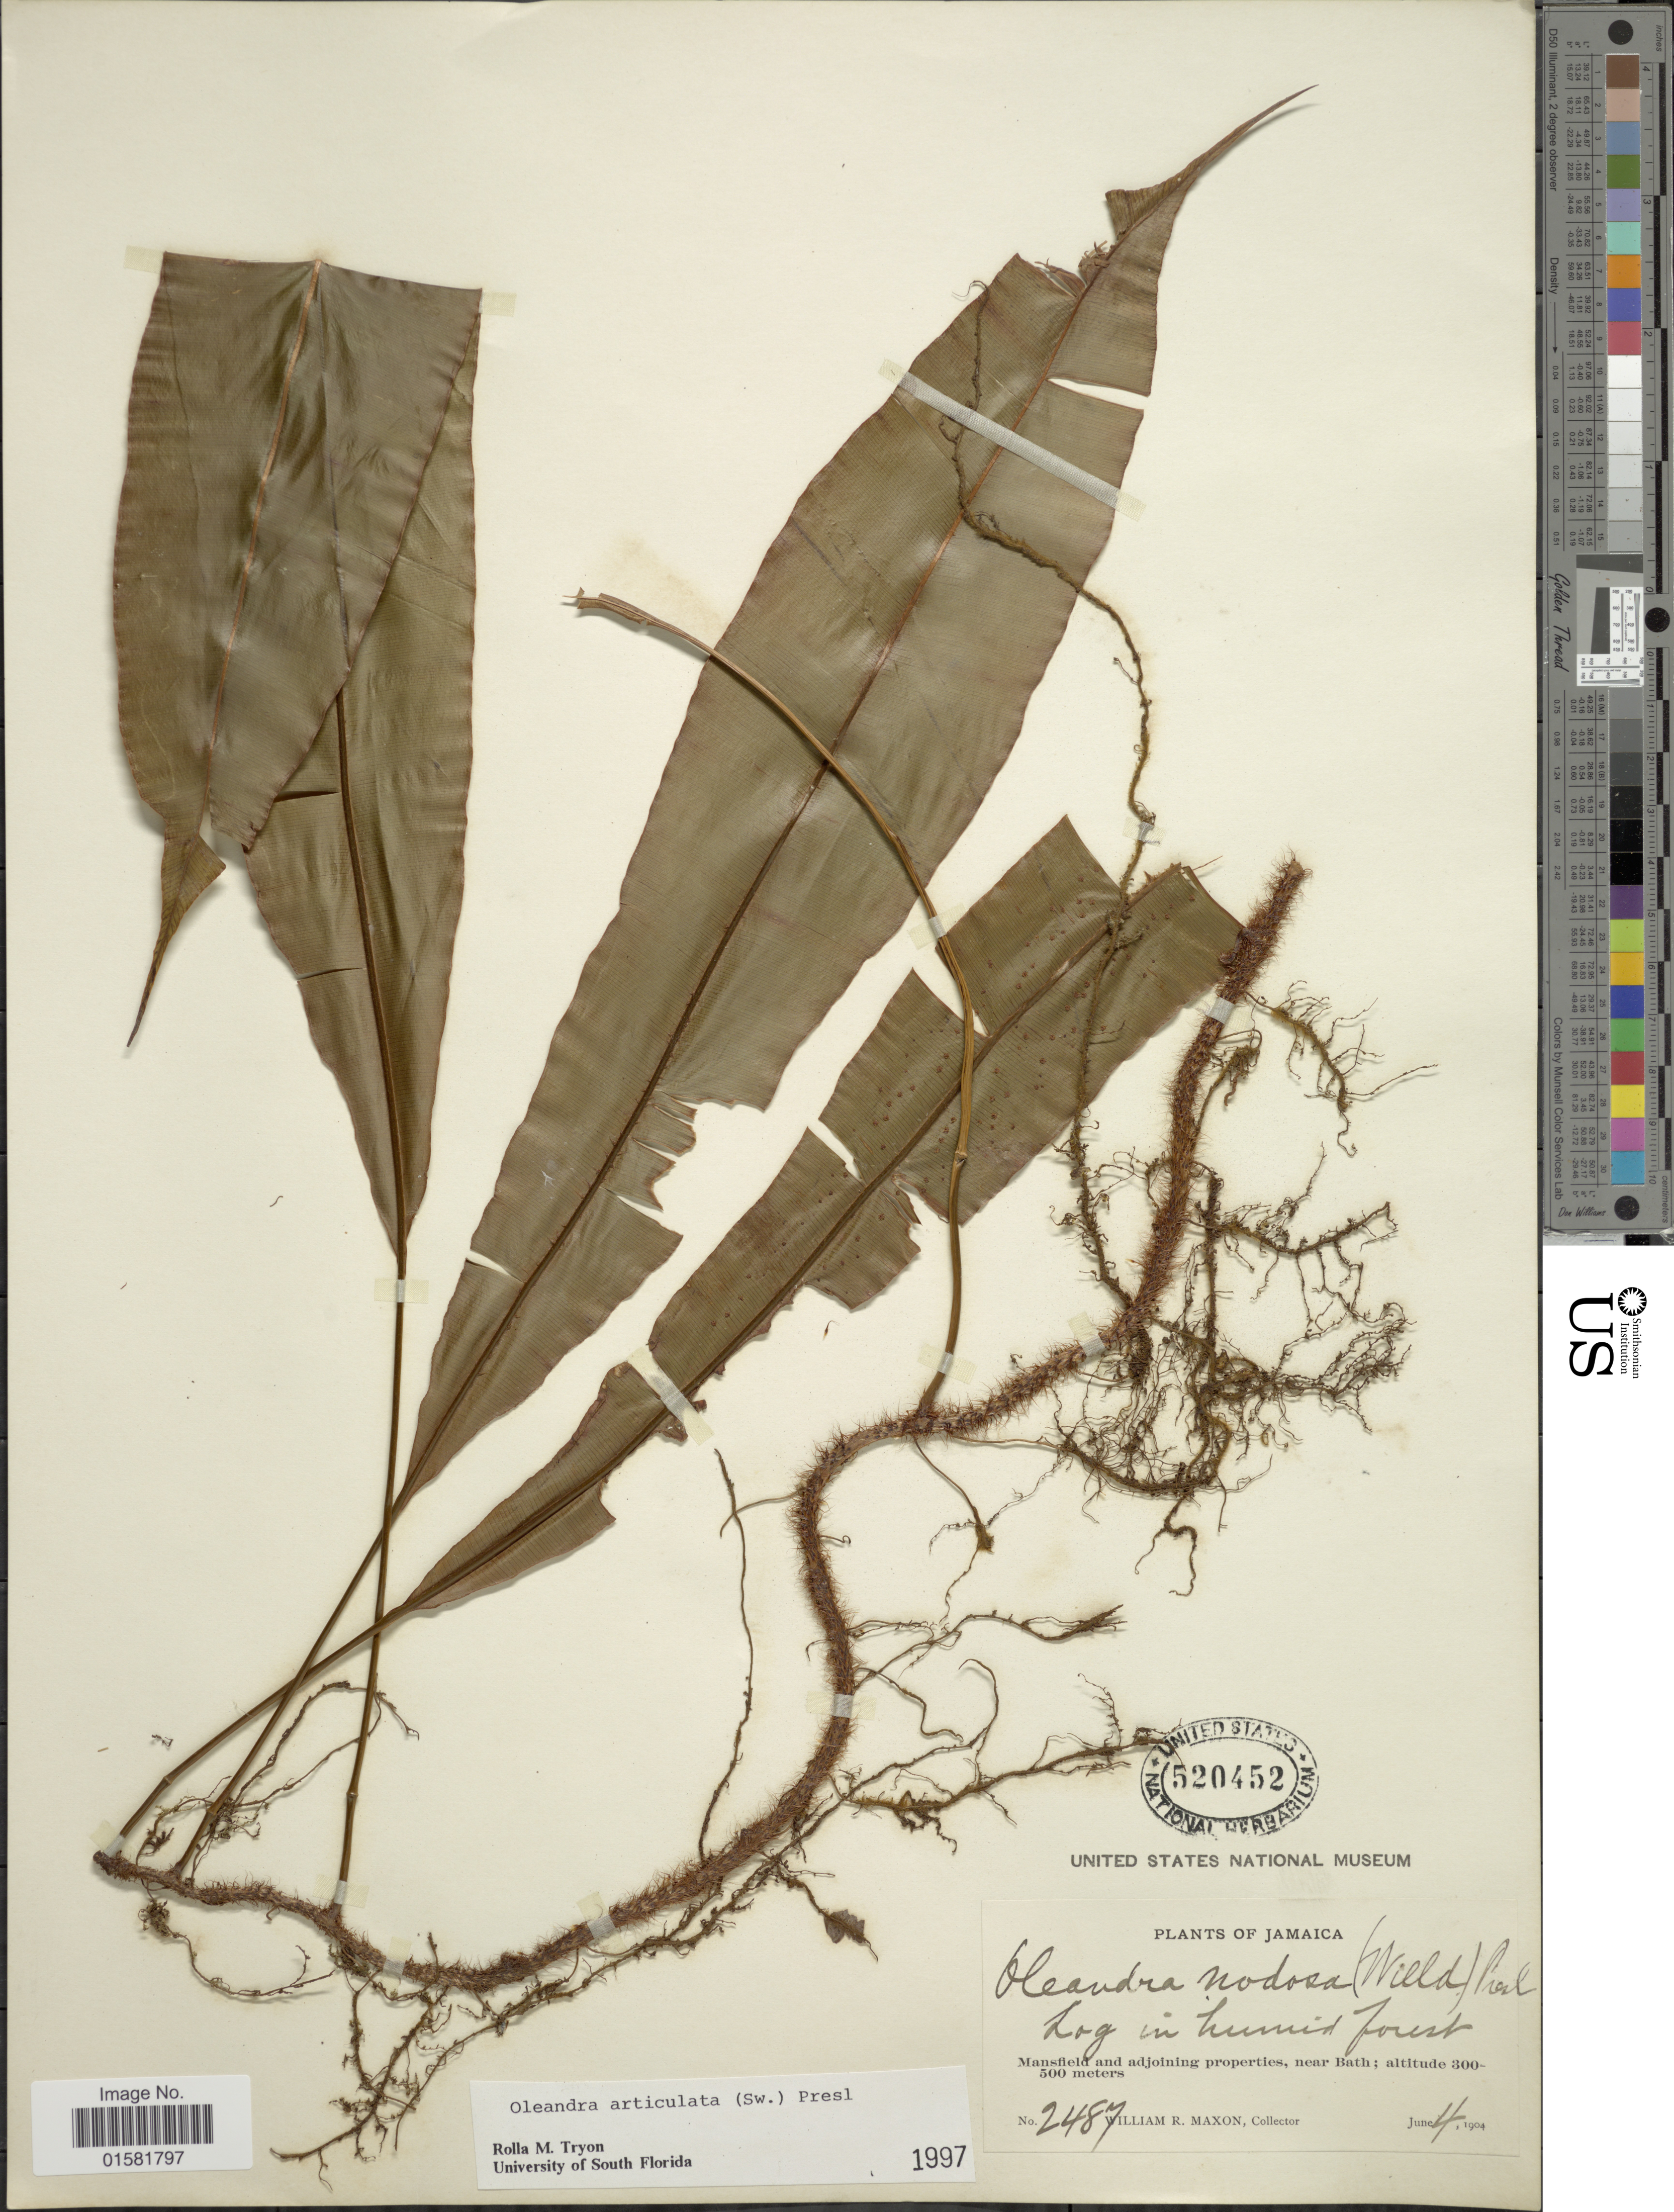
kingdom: Plantae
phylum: Tracheophyta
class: Polypodiopsida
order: Polypodiales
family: Oleandraceae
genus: Oleandra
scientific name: Oleandra articulata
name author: (Sw.) C. Presl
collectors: W. R. Maxon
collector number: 2487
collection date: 1904-06-04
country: Jamaica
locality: Jamaica, Mansfield and adjoining properties, near Bath.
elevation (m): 300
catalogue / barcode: US 520452